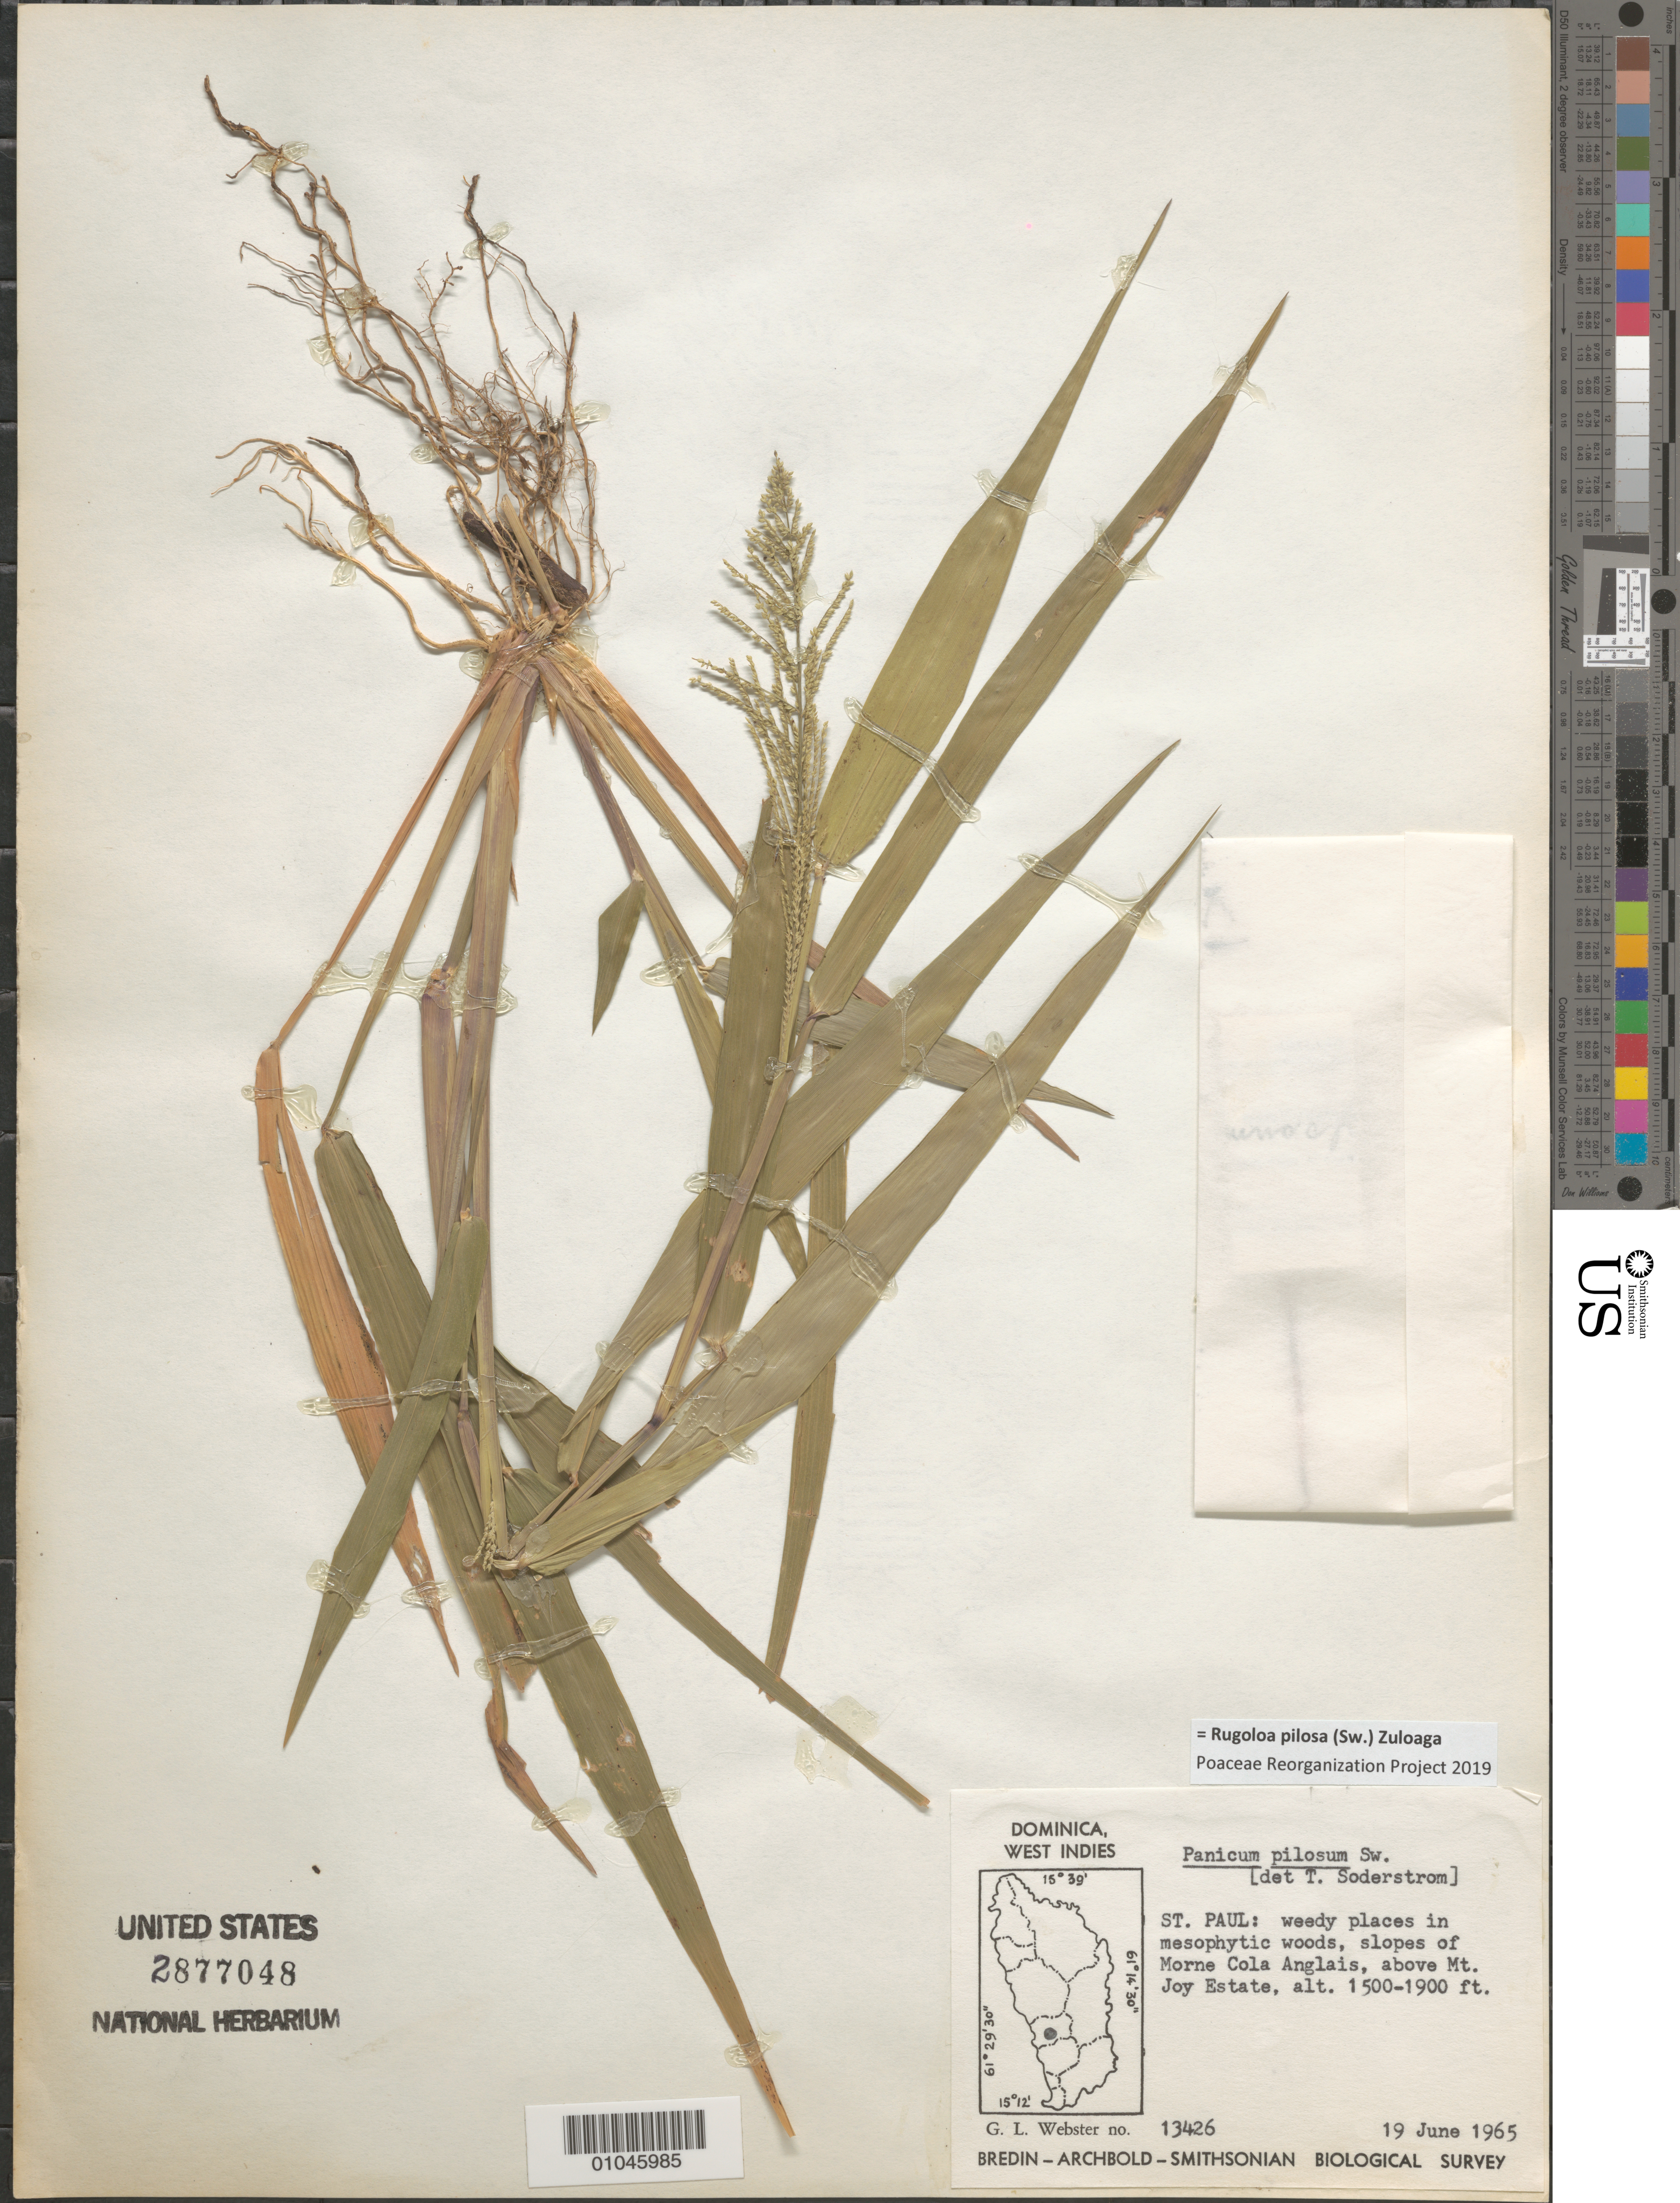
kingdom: Plantae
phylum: Tracheophyta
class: Liliopsida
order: Poales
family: Poaceae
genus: Panicum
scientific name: Panicum pilosum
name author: Sw.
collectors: G. L. Webster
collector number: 13426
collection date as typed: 19 Jun 1965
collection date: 1965-06-19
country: Dominica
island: Dominica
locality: St. Paul: weedy places in mesophytic woods. slopes of Morne Cola Anglais, above Mt. Joy Estate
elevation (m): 457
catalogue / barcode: US 2877048